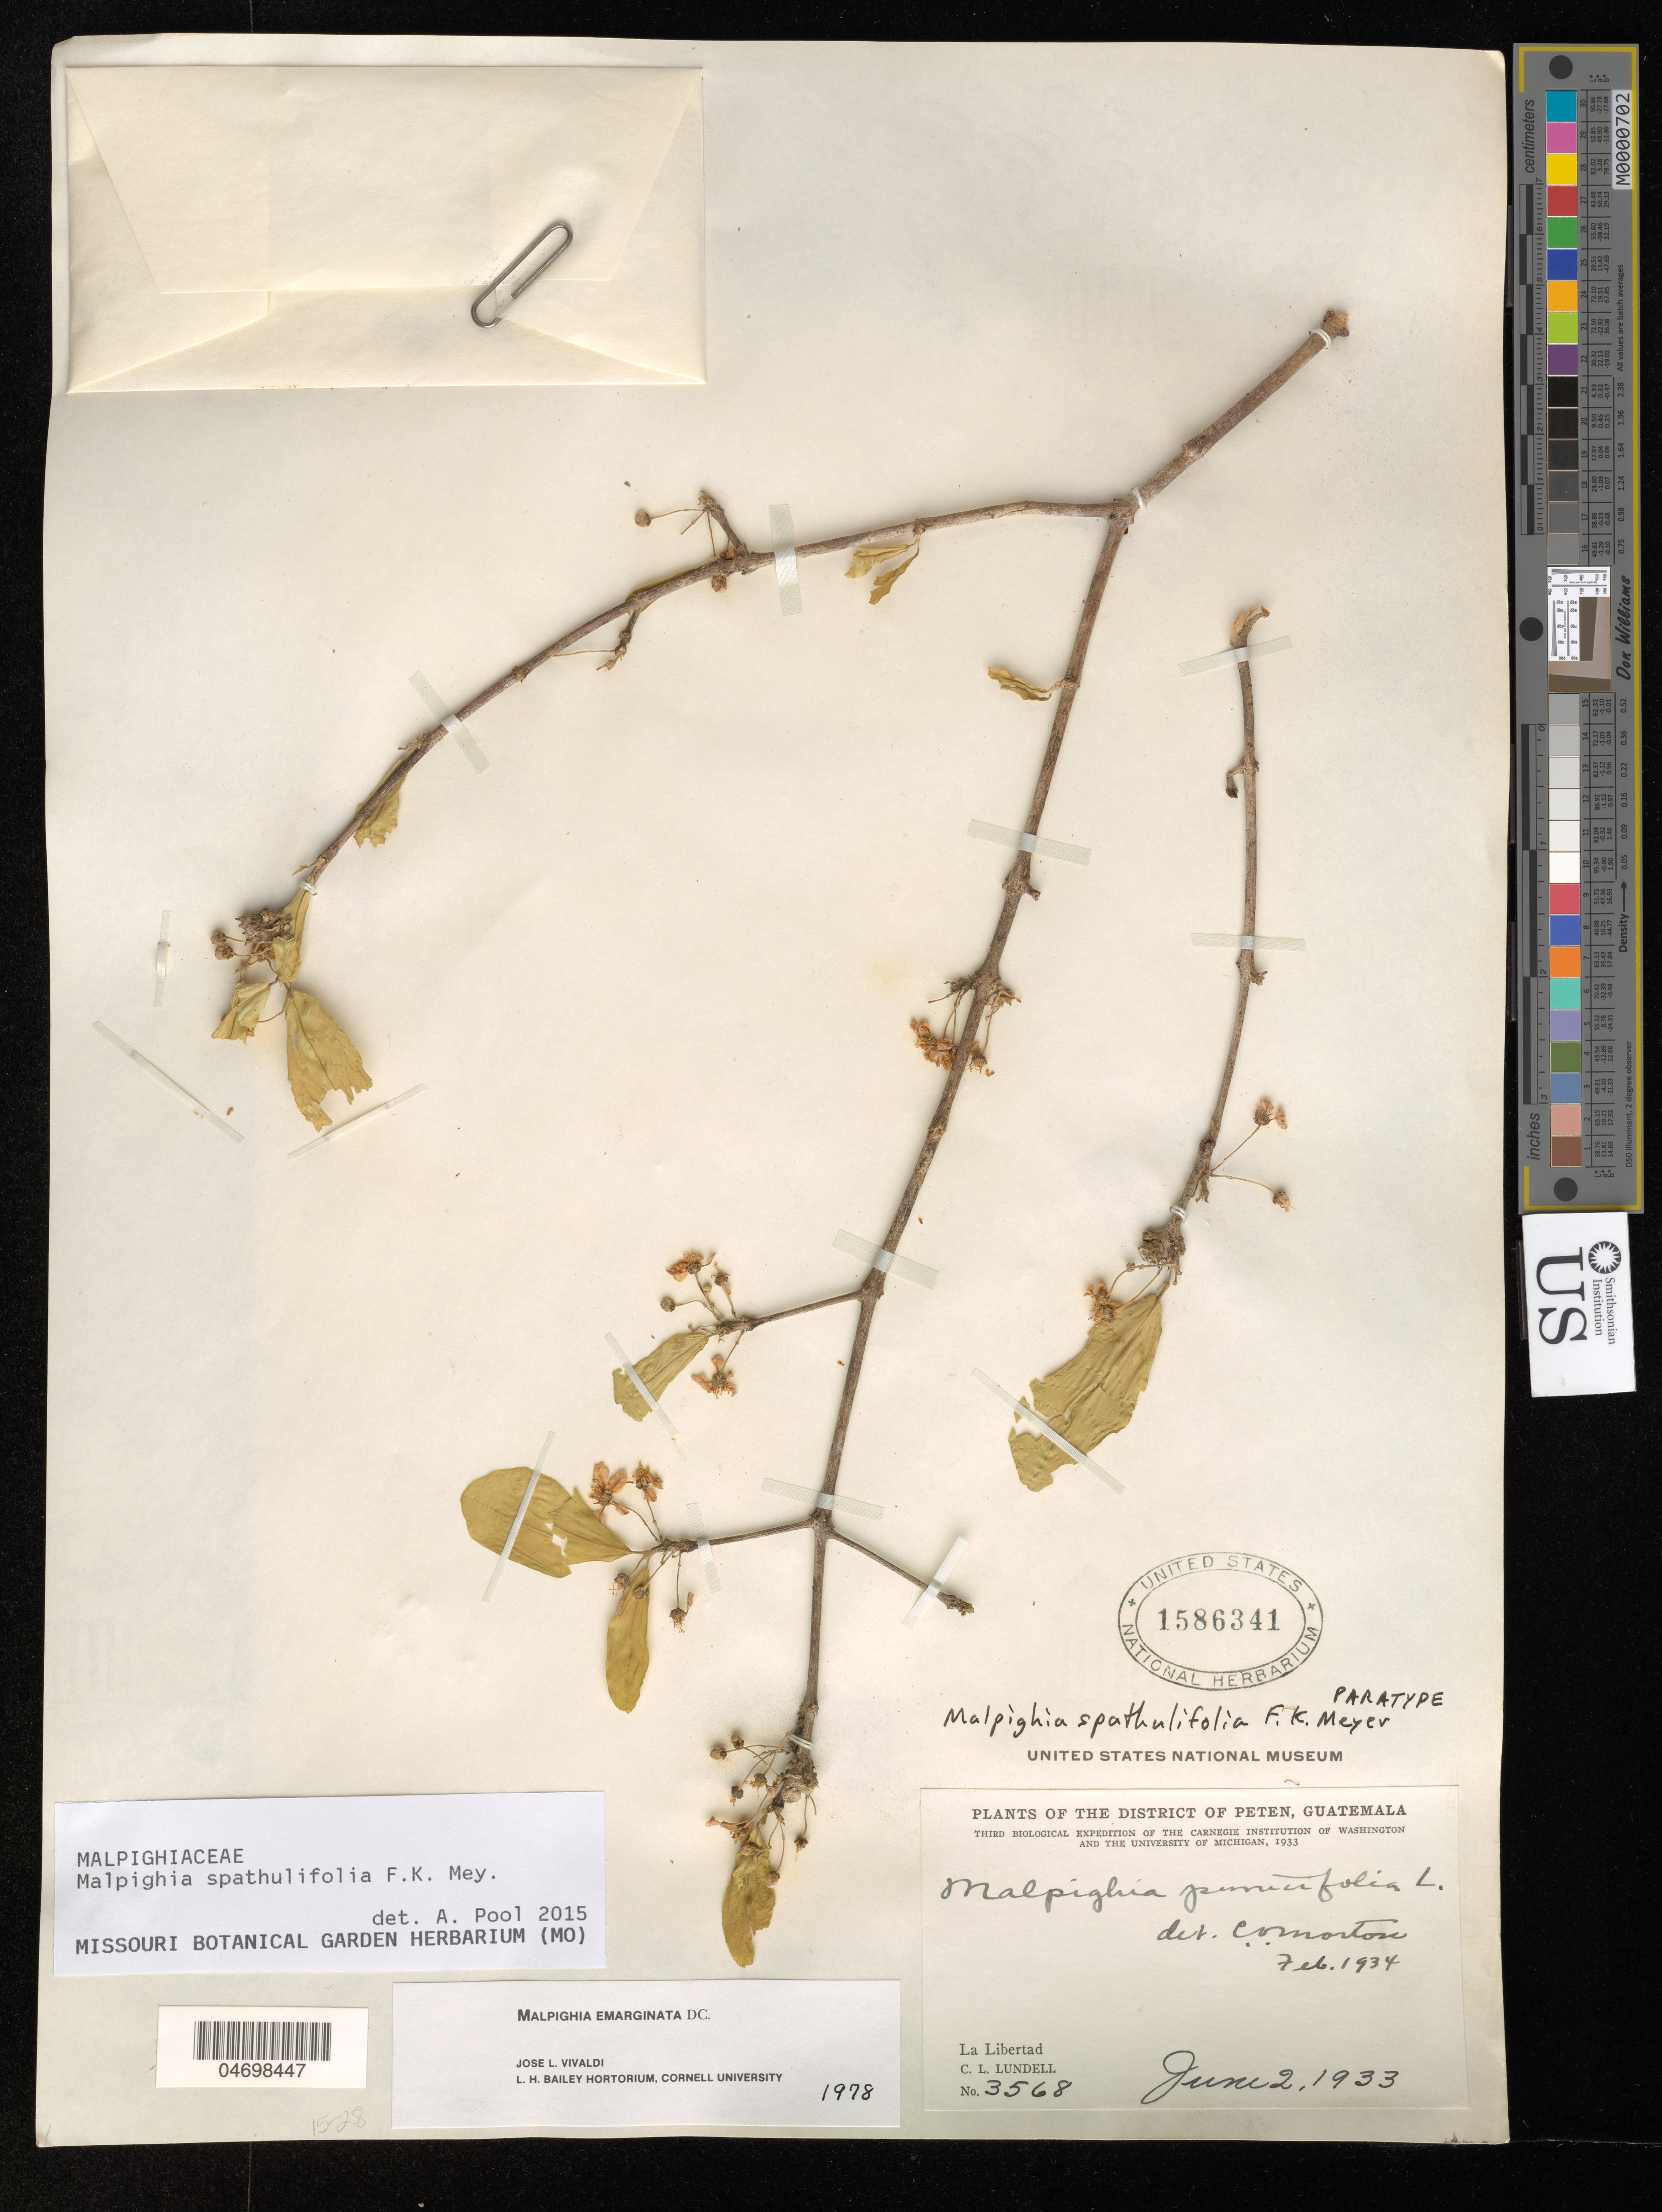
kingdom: Plantae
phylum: Tracheophyta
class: Magnoliopsida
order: Malpighiales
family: Malpighiaceae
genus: Malpighia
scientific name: Malpighia spathulifolia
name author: F.K. Mey.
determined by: Pool, A., (MO), Missouri Botanical Garden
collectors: C. L. Lundell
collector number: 3568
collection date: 1933-06-02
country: Guatemala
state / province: El Petén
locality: The District of Peten, La Libertad.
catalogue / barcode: US 1586341